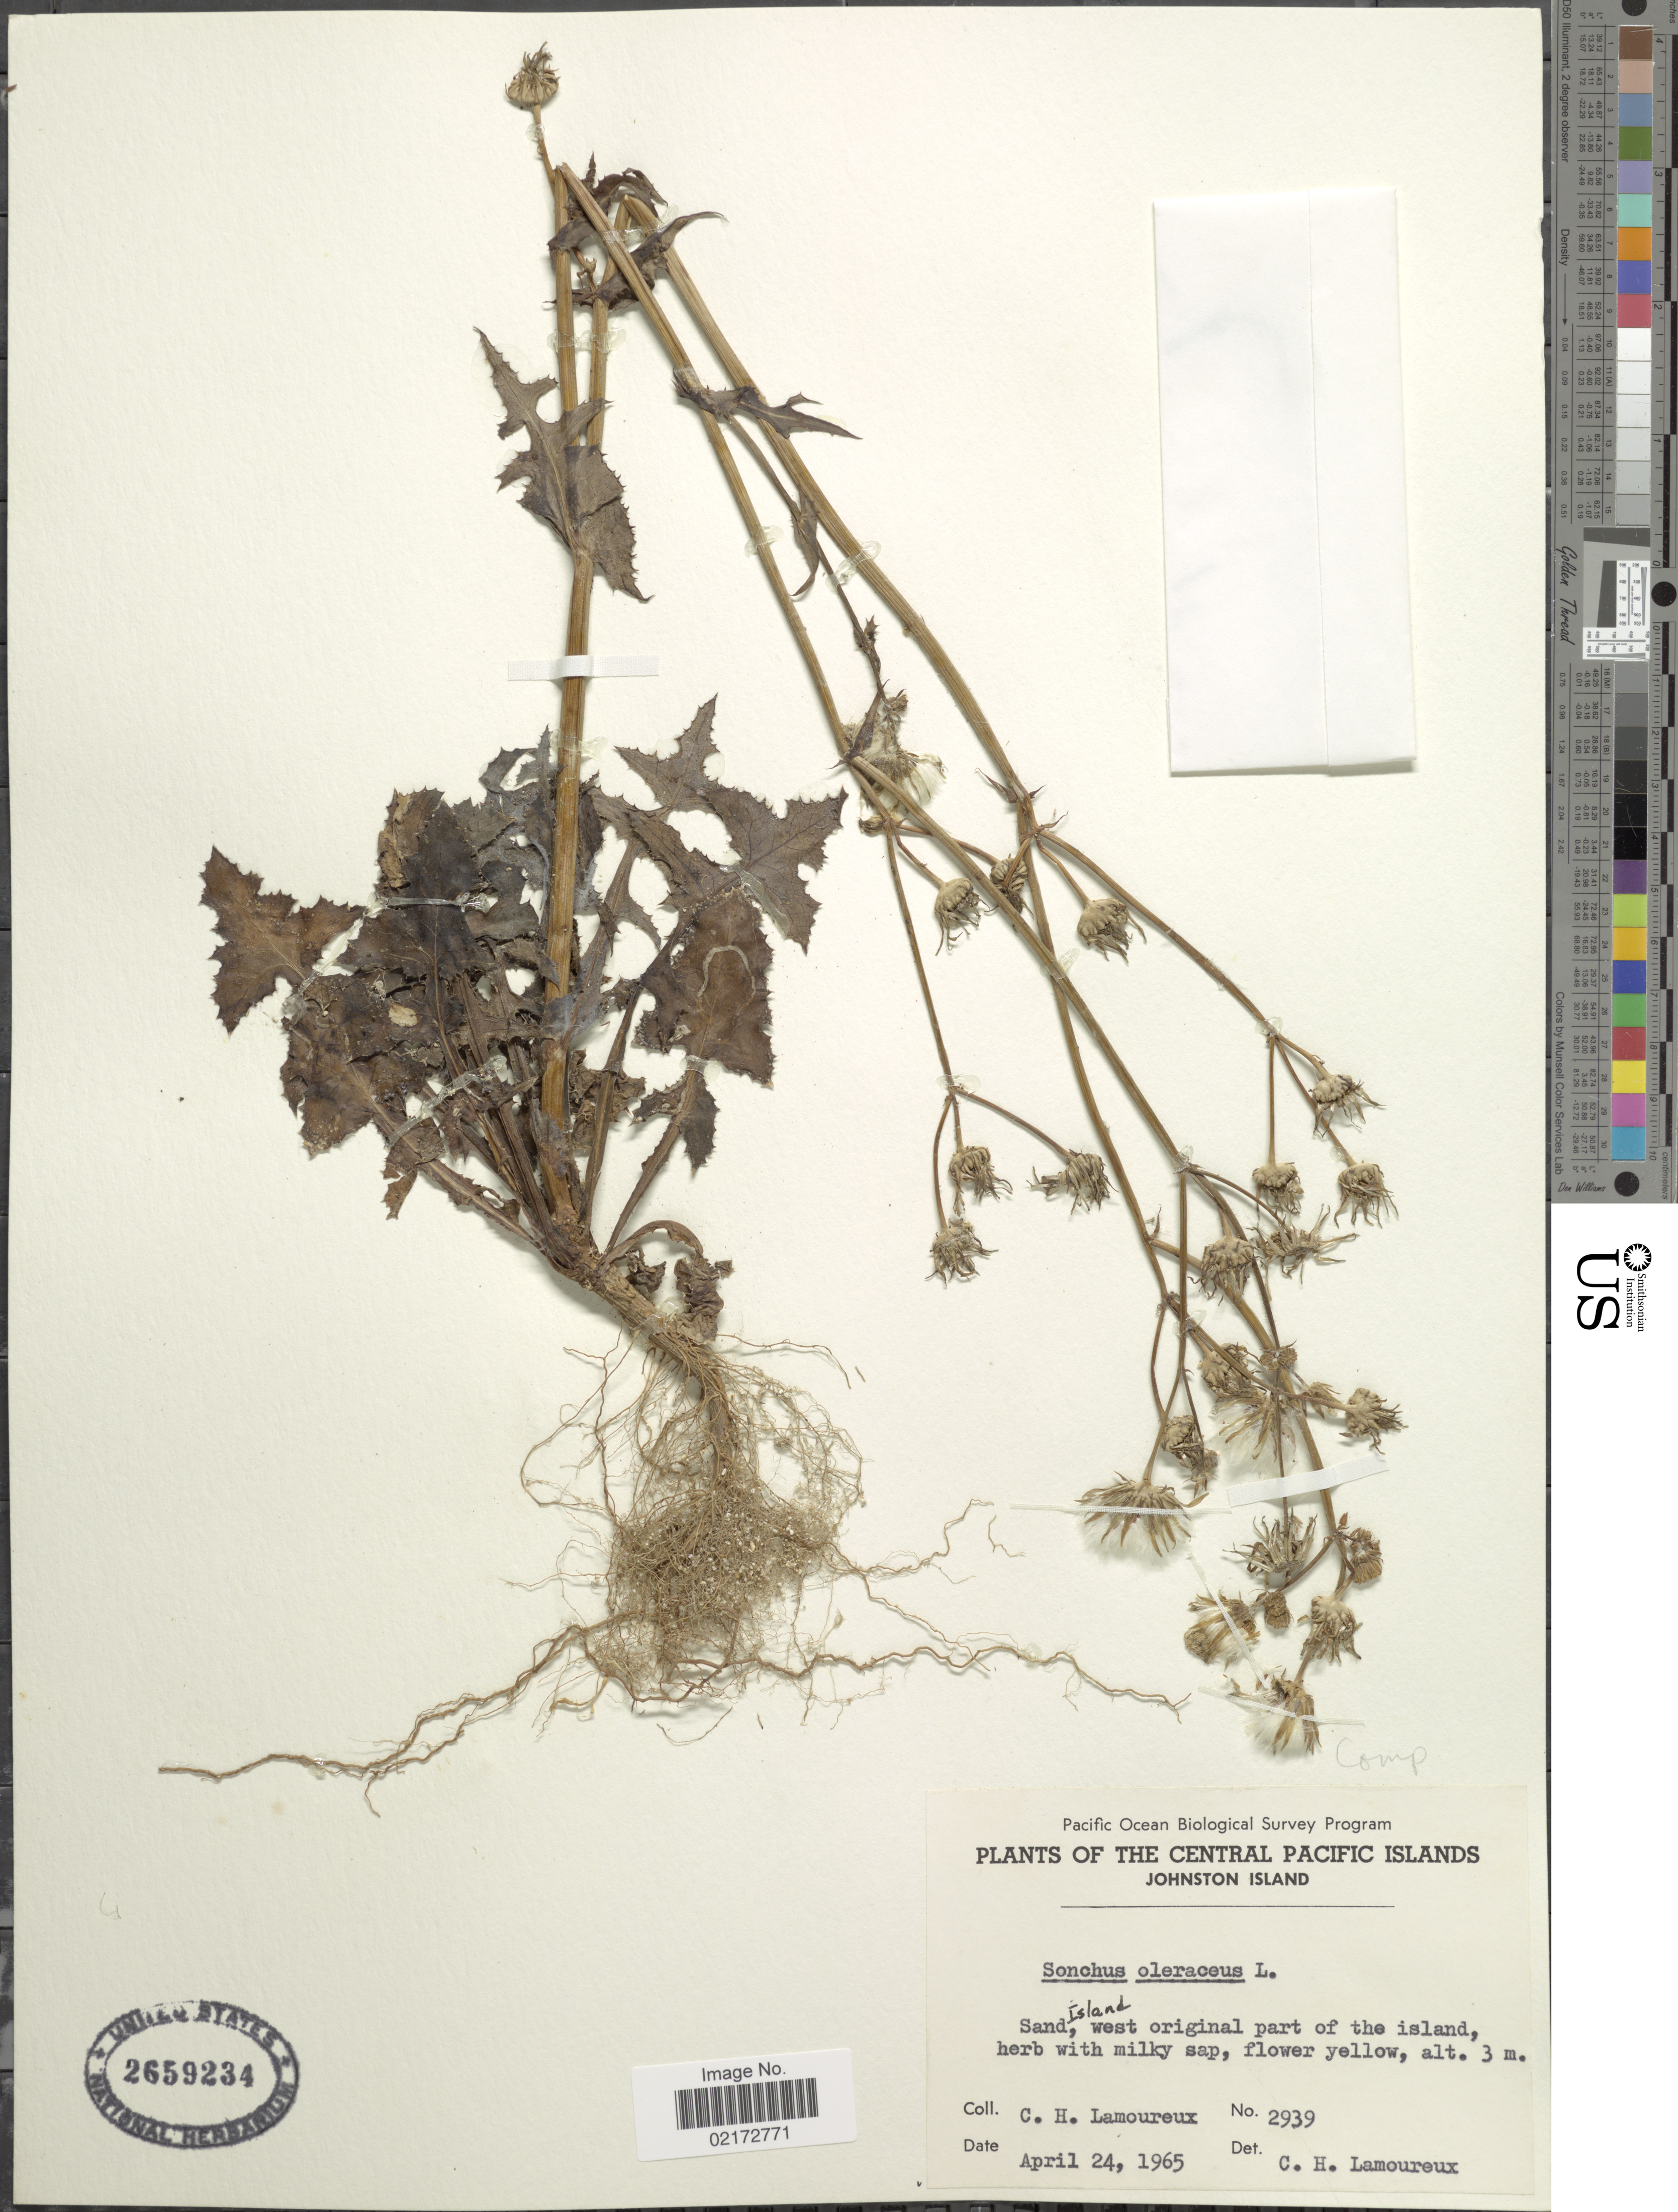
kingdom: Plantae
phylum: Tracheophyta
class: Magnoliopsida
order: Asterales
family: Asteraceae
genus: Sonchus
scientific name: Sonchus oleraceus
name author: L.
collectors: C. H. Lamoureux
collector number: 2939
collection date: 1965-04-24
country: U.S. Administered Pacific Islands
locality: Central Pacific Islands. Johnston Island. Sand Island, west original part of the island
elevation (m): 3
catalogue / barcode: US 2659234